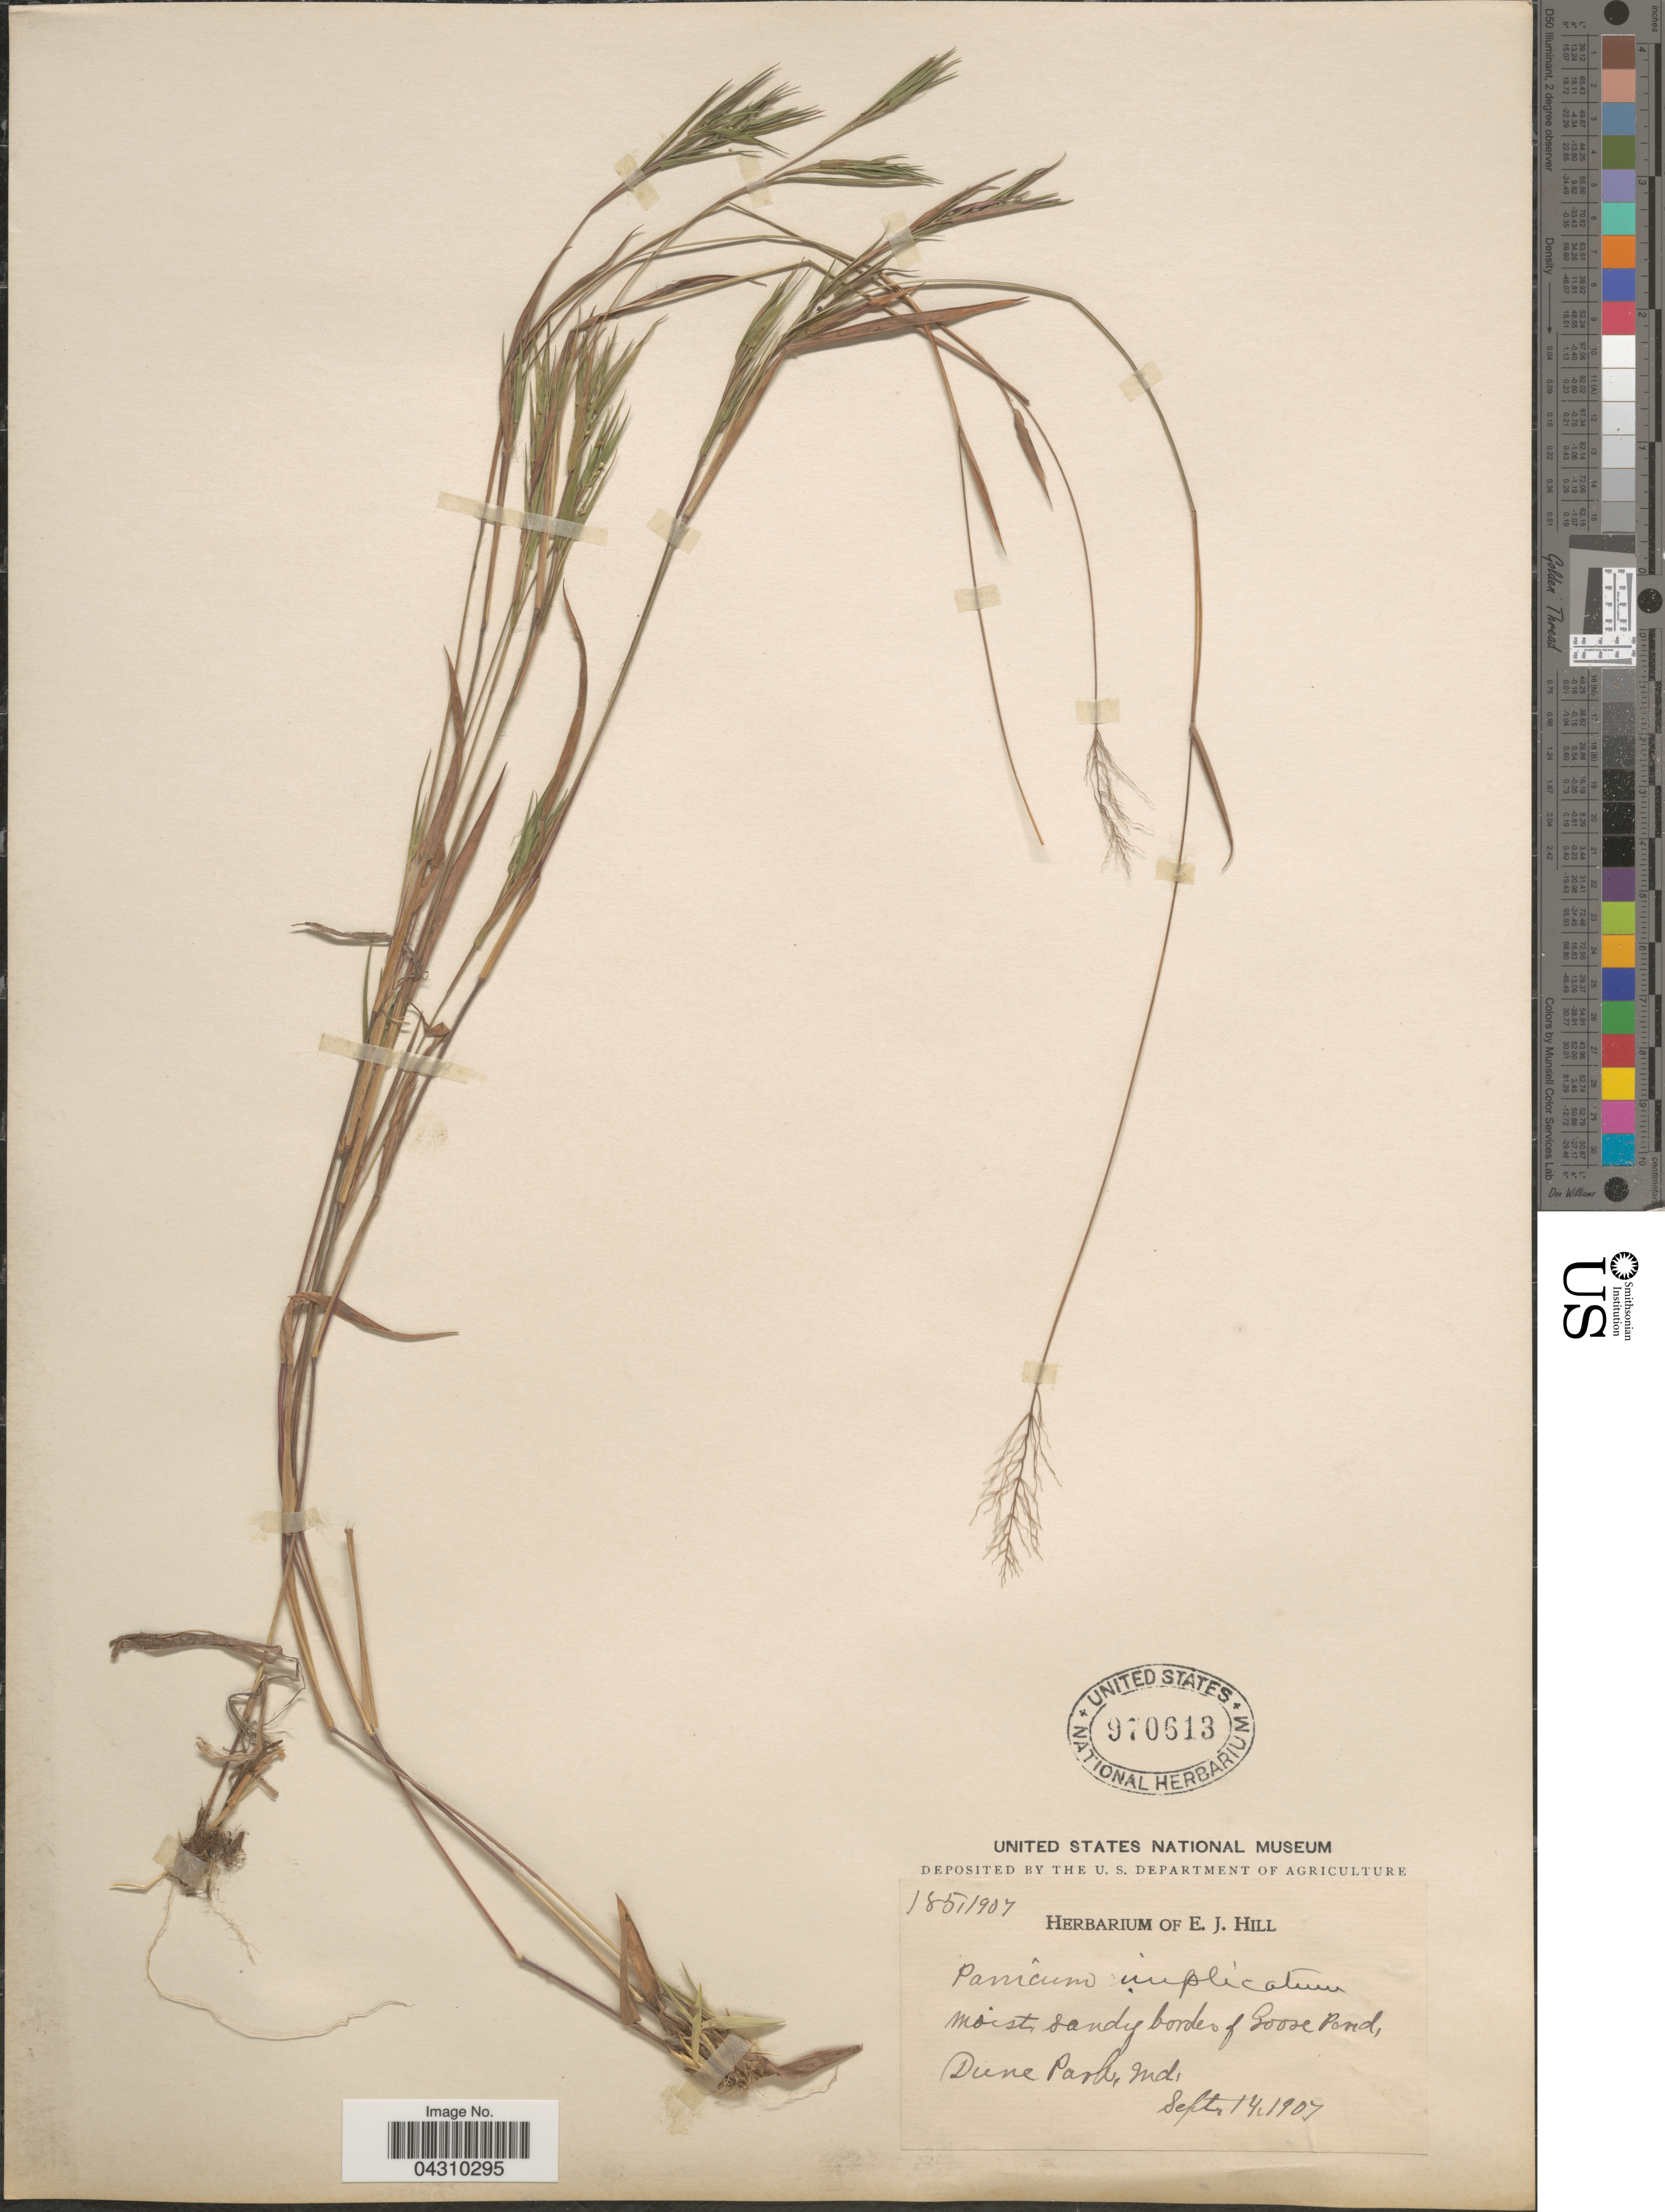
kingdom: Plantae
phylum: Tracheophyta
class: Liliopsida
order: Poales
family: Poaceae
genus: Dichanthelium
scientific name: Dichanthelium acuminatum var. acuminatum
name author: (Sw.) Gould & C.A. Clark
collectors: Ex herb. E. J. Hill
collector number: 185/1907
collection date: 1907-09-14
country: United States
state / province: Indiana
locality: Moist, sandy border of Goose Pond, Dune Park.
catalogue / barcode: US 970613